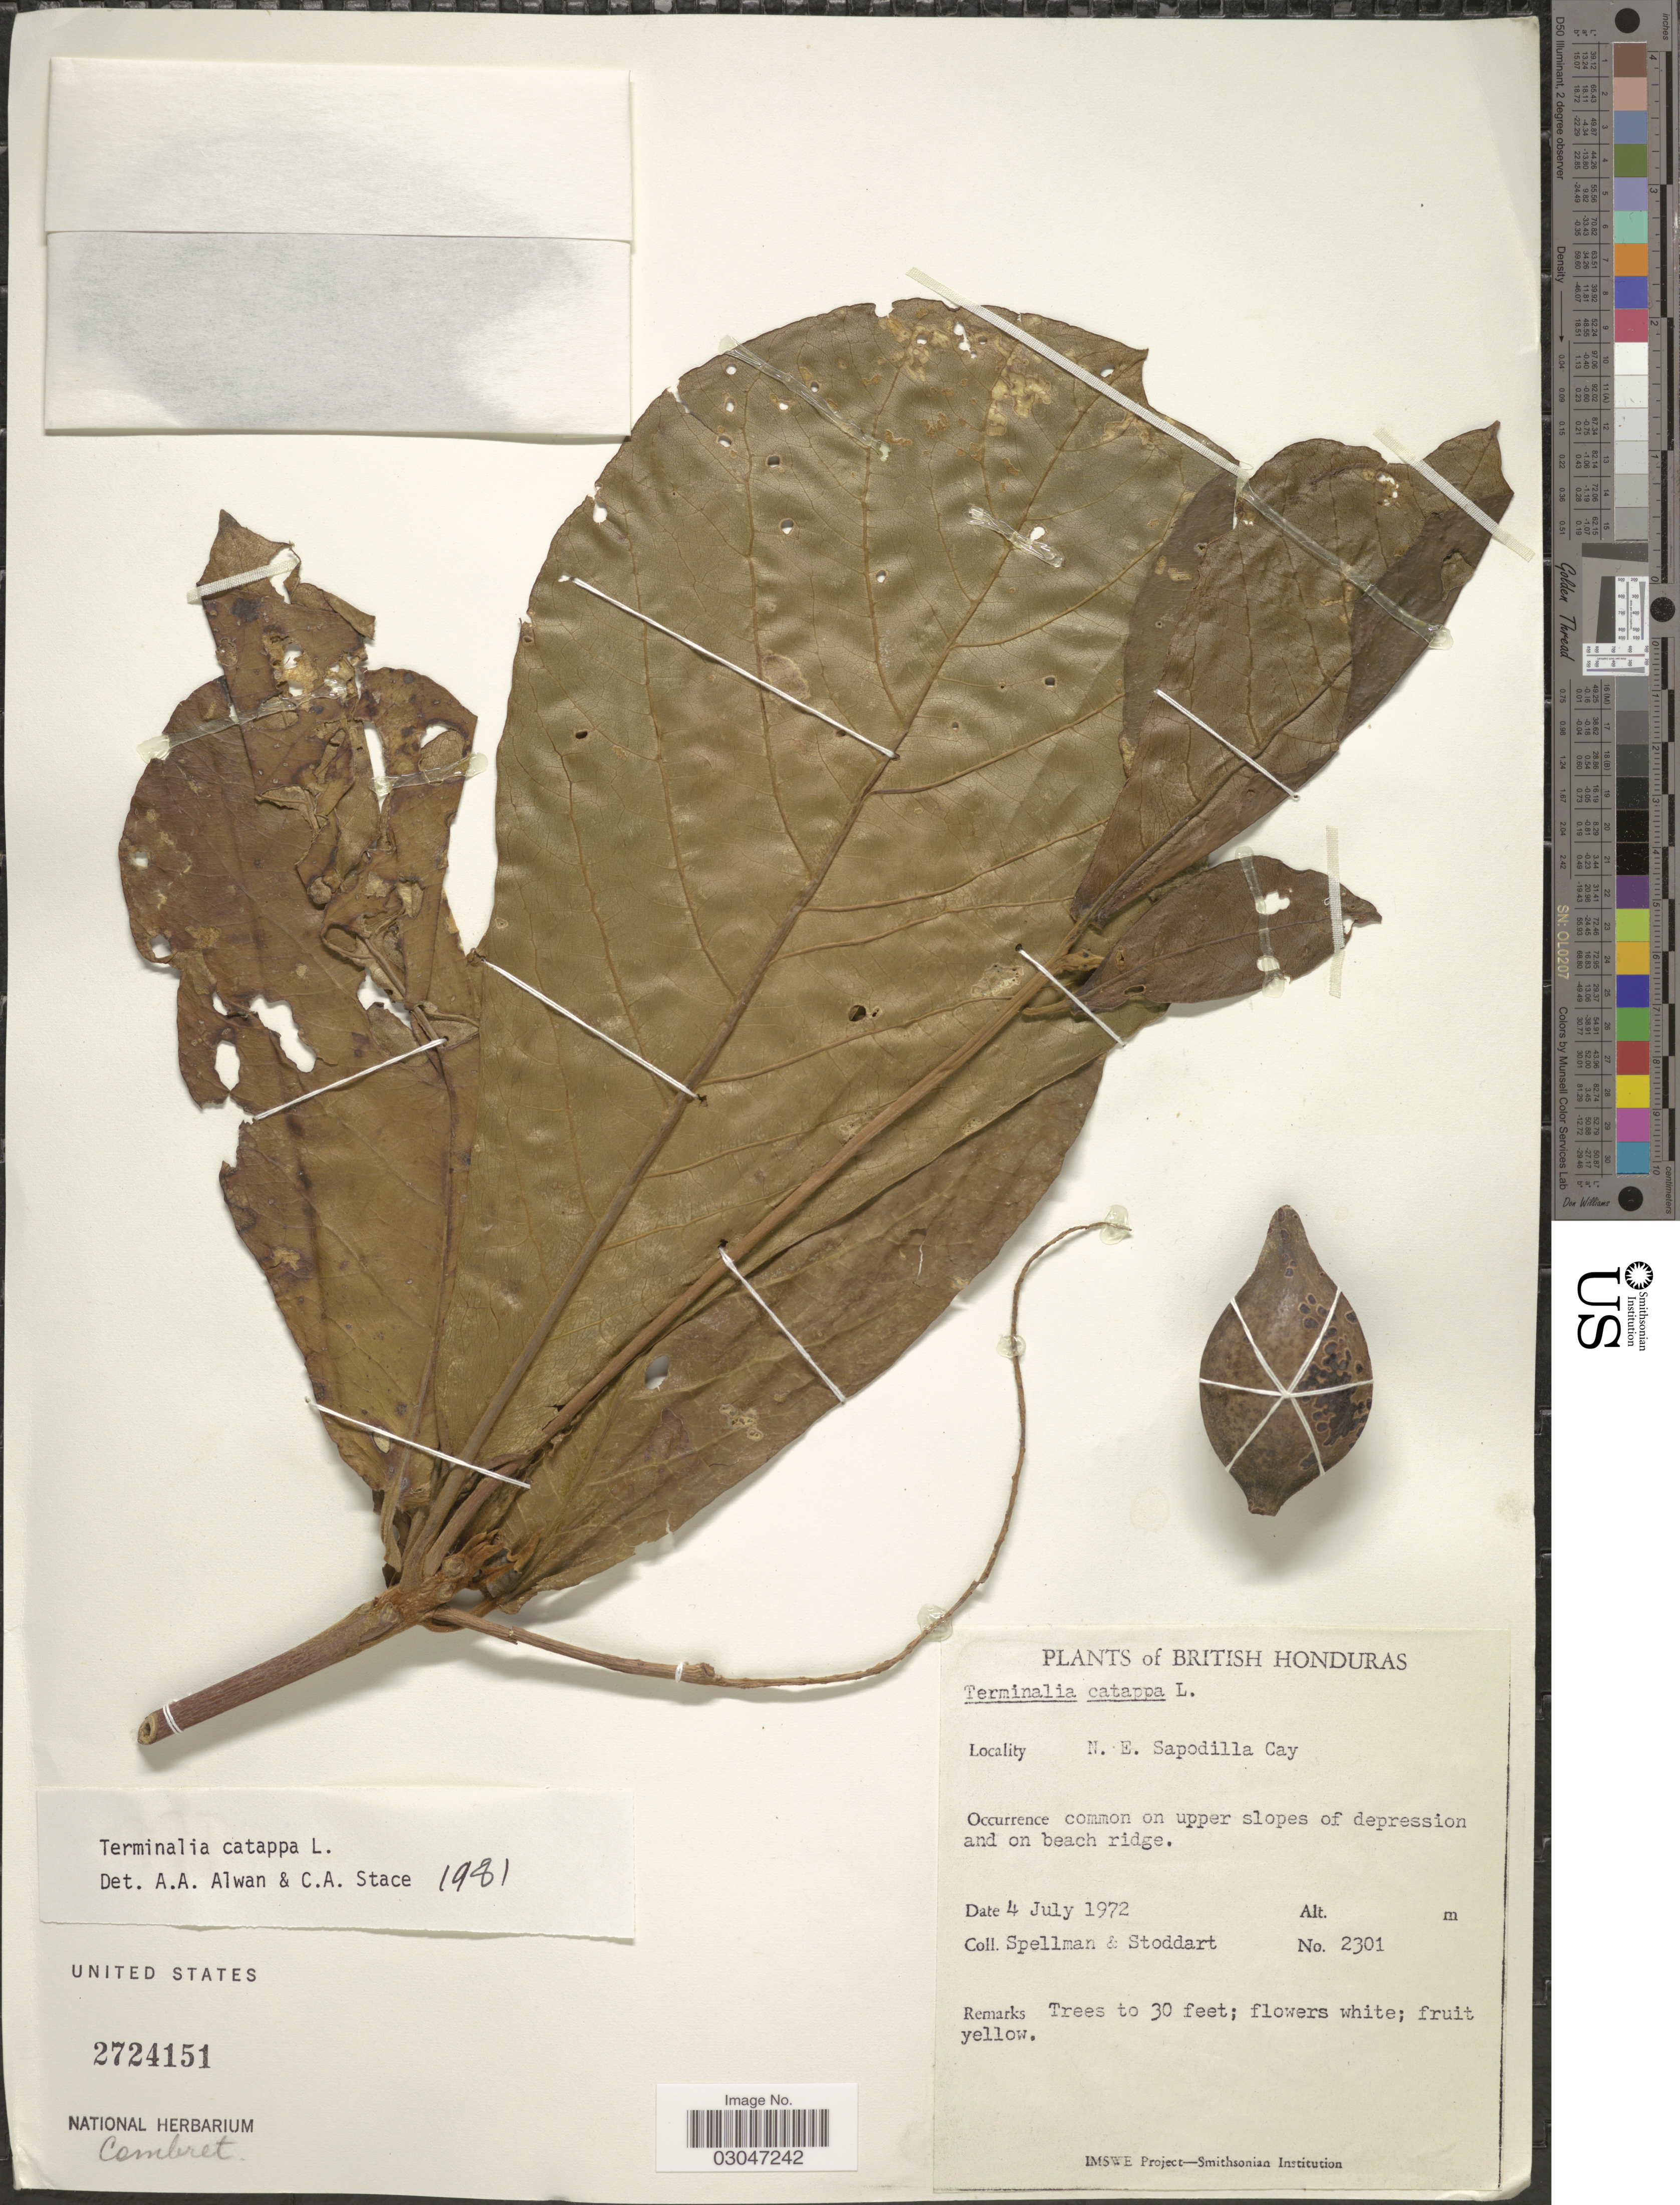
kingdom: Plantae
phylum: Tracheophyta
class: Magnoliopsida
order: Myrtales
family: Combretaceae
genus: Terminalia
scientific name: Terminalia catappa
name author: L.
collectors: Spellman, -- & -. Stoddart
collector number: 2301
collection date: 1972-07-04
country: Belize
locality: British Honduras, N. E. Sapodilla Cay.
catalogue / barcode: US 2724151